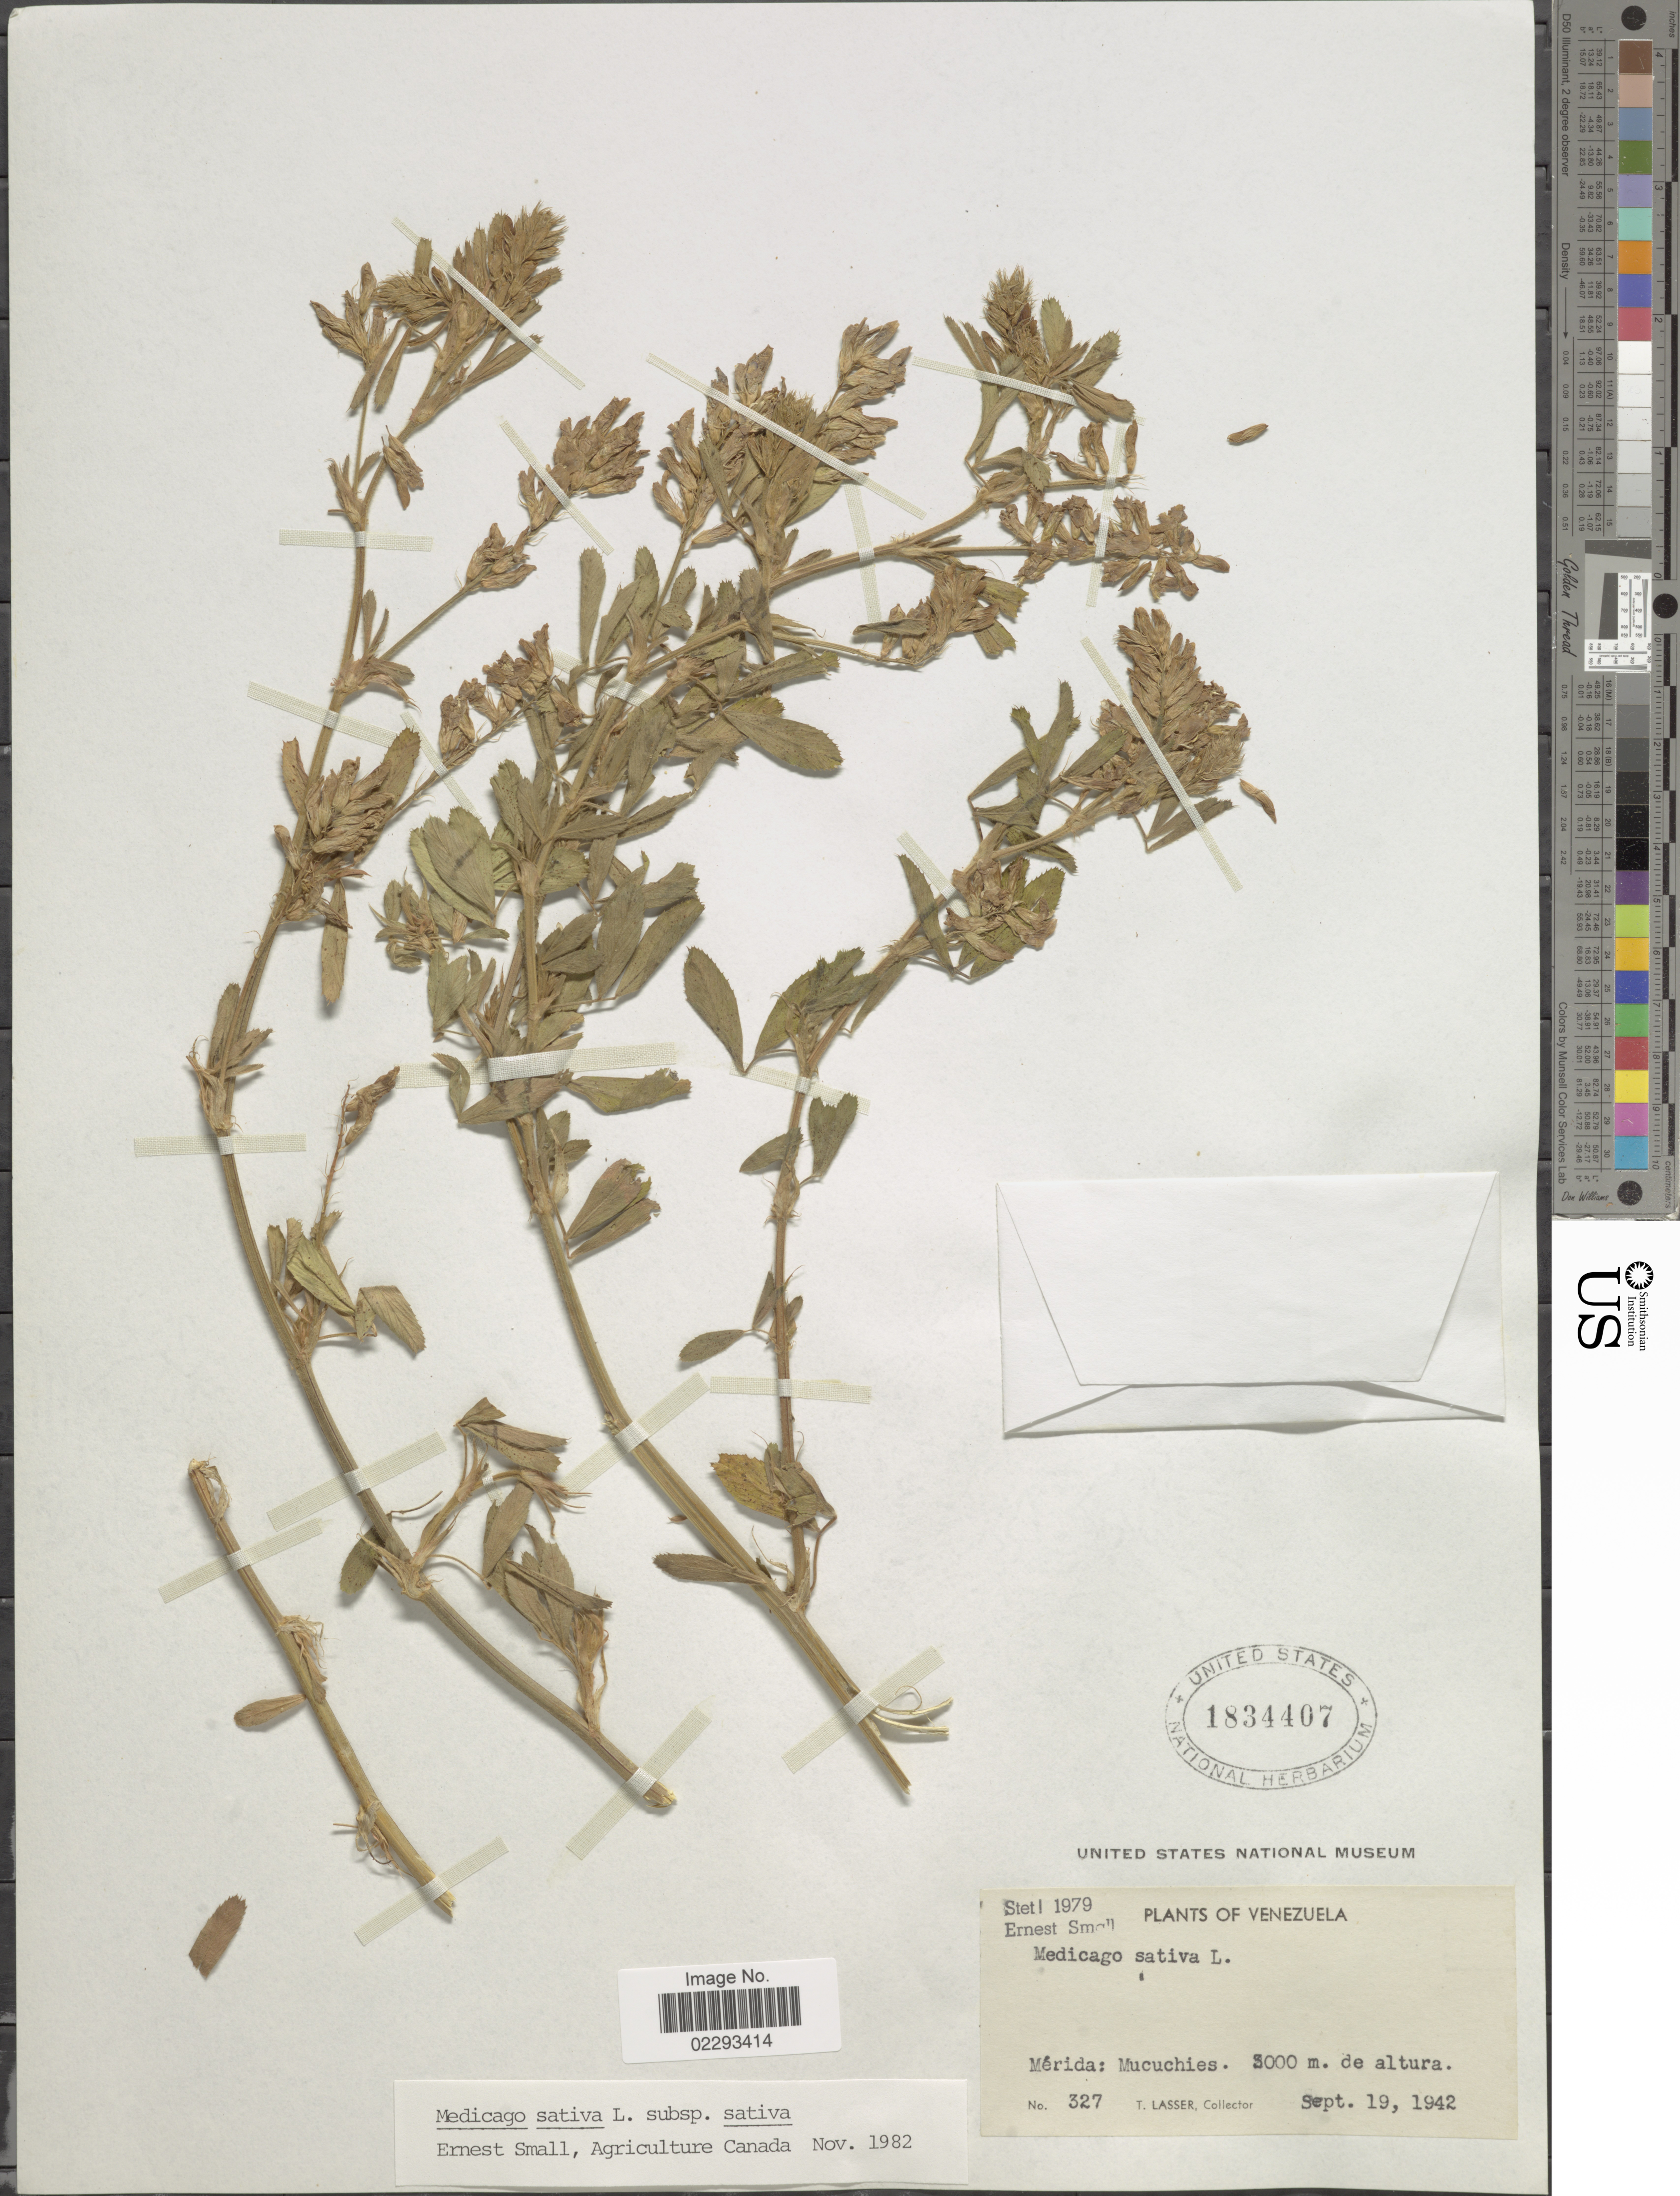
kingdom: Plantae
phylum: Tracheophyta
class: Magnoliopsida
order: Fabales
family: Fabaceae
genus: Medicago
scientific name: Medicago sativa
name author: L.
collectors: T. Lasser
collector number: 327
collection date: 1942-09-19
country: Venezuela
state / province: Mérida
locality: Mucuchies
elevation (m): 3000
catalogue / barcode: US 1834407